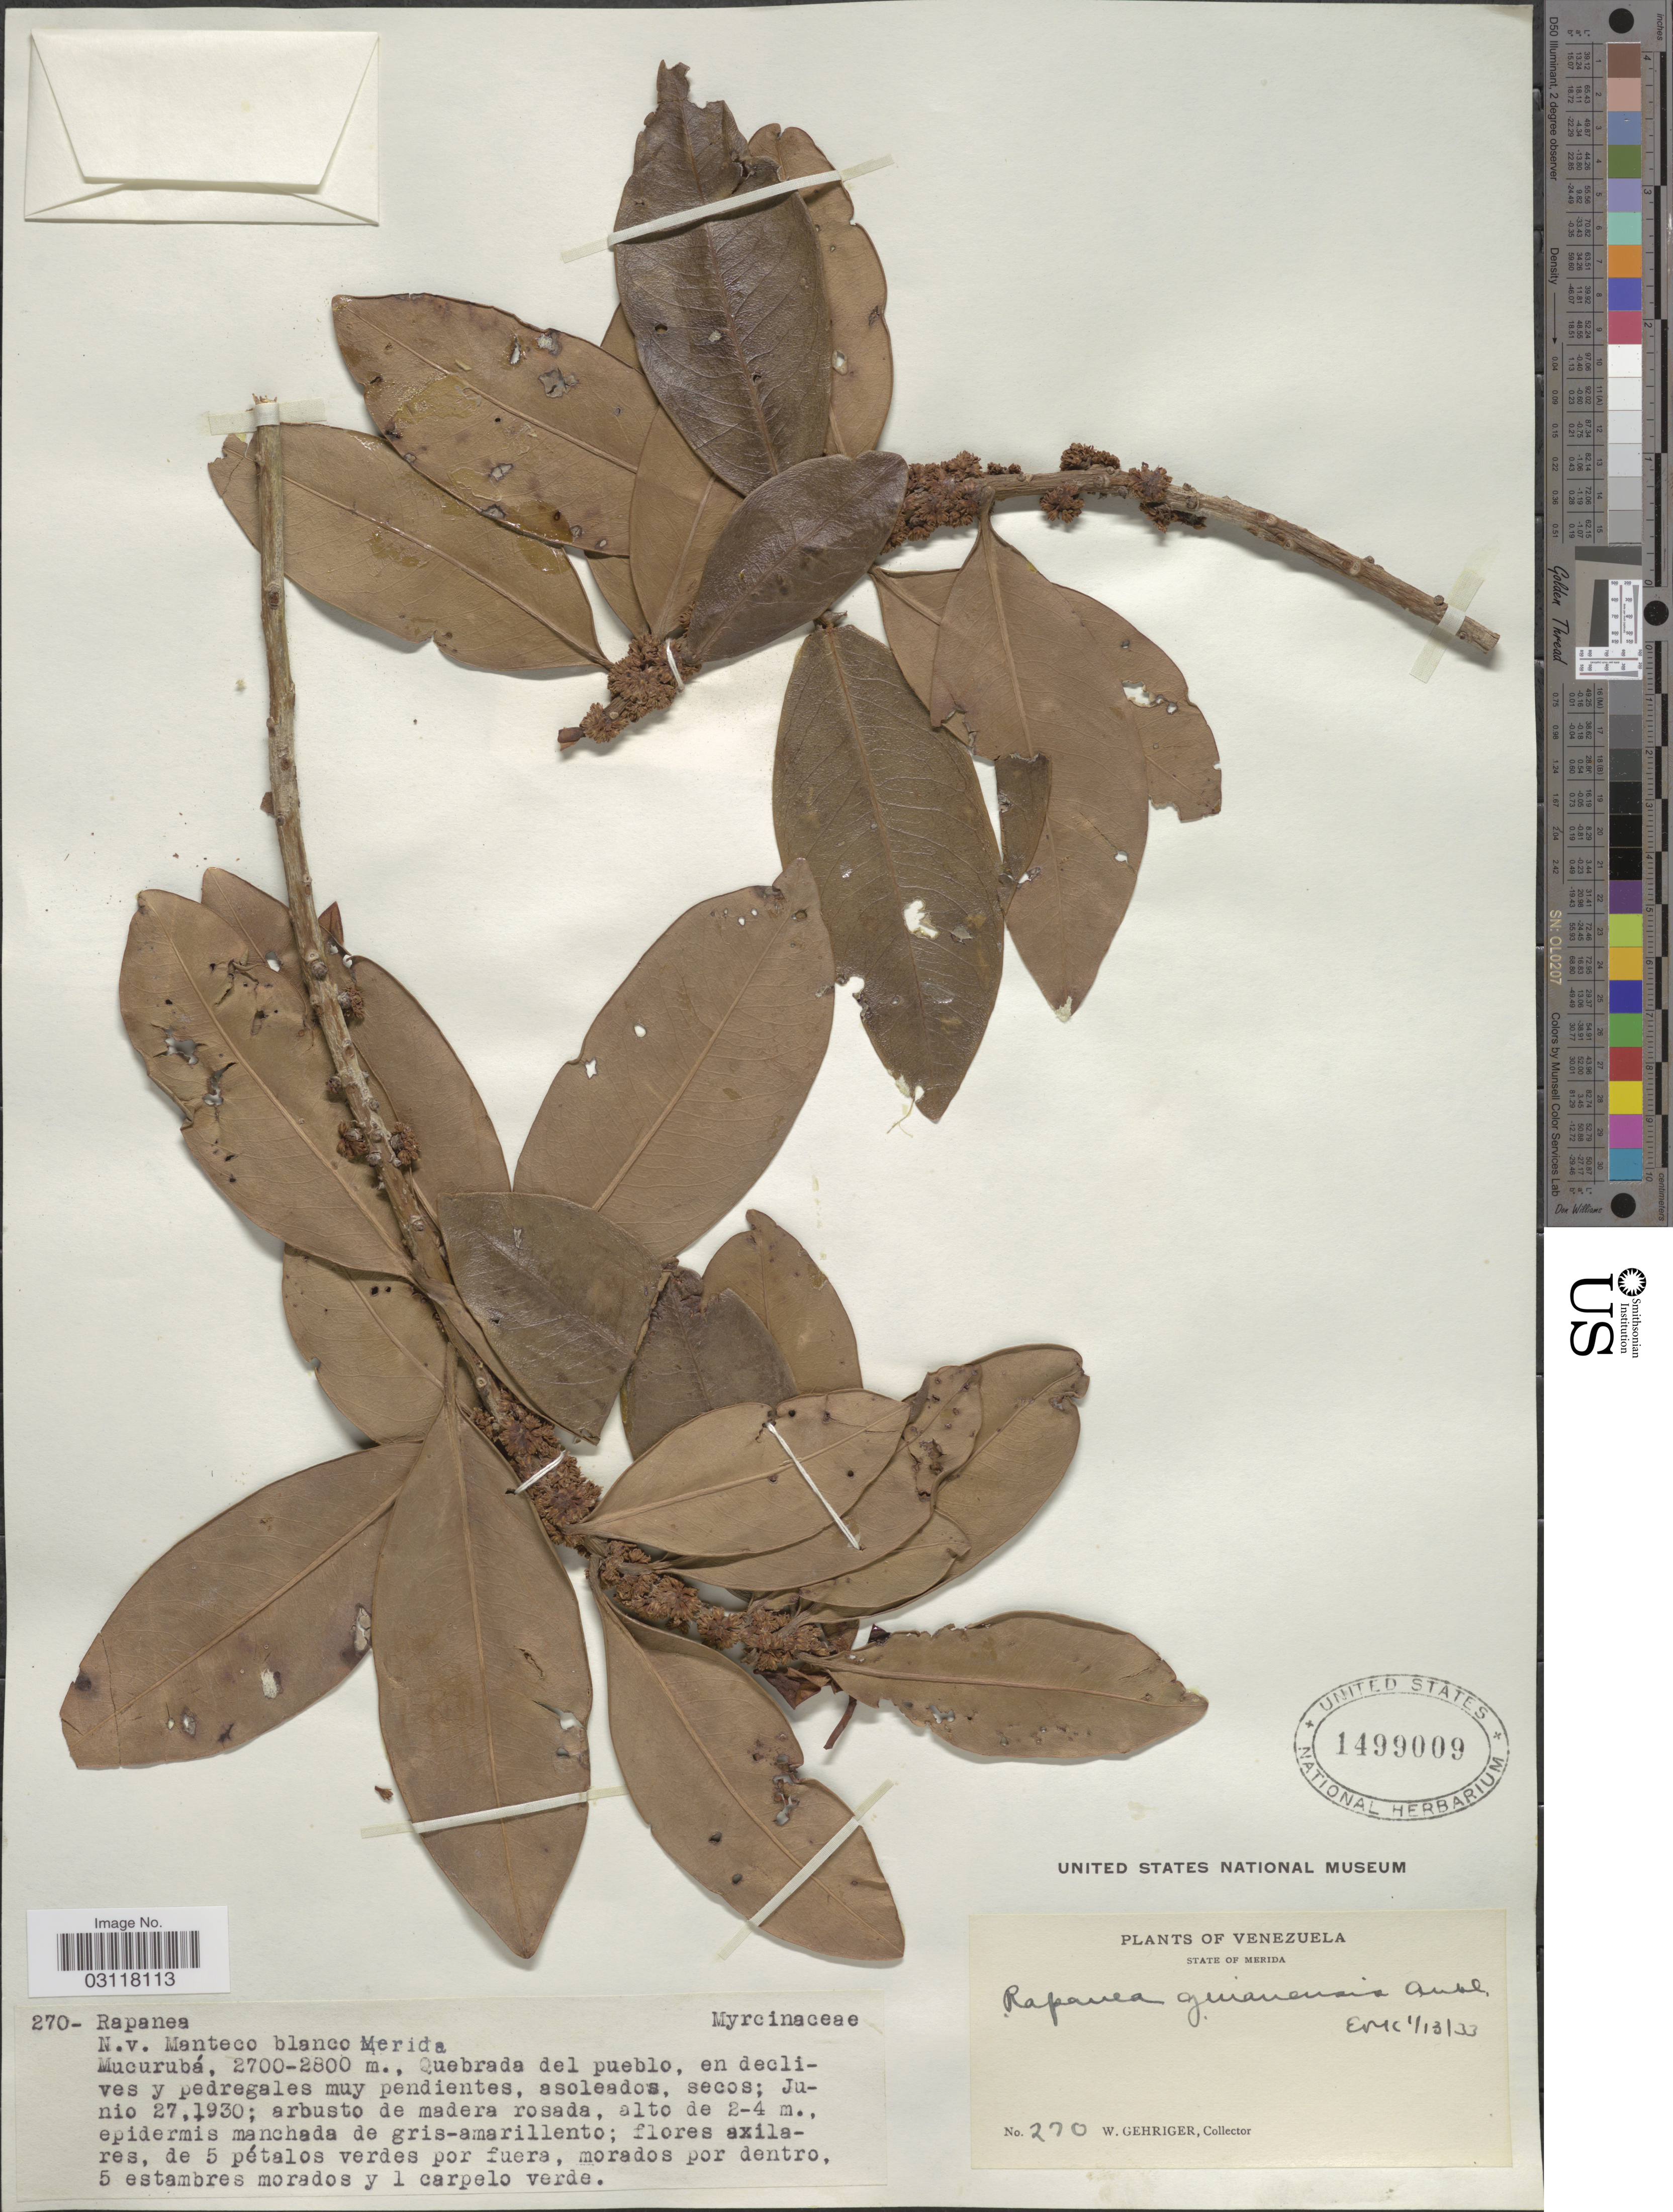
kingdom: Plantae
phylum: Tracheophyta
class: Magnoliopsida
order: Ericales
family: Primulaceae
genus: Rapanea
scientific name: Rapanea guianensis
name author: Aubl.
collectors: W. Gehriger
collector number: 270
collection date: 1930-06-27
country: Venezuela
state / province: Mérida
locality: Mucurubá. Quebrada del pueblo.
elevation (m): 2700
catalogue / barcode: US 1499009